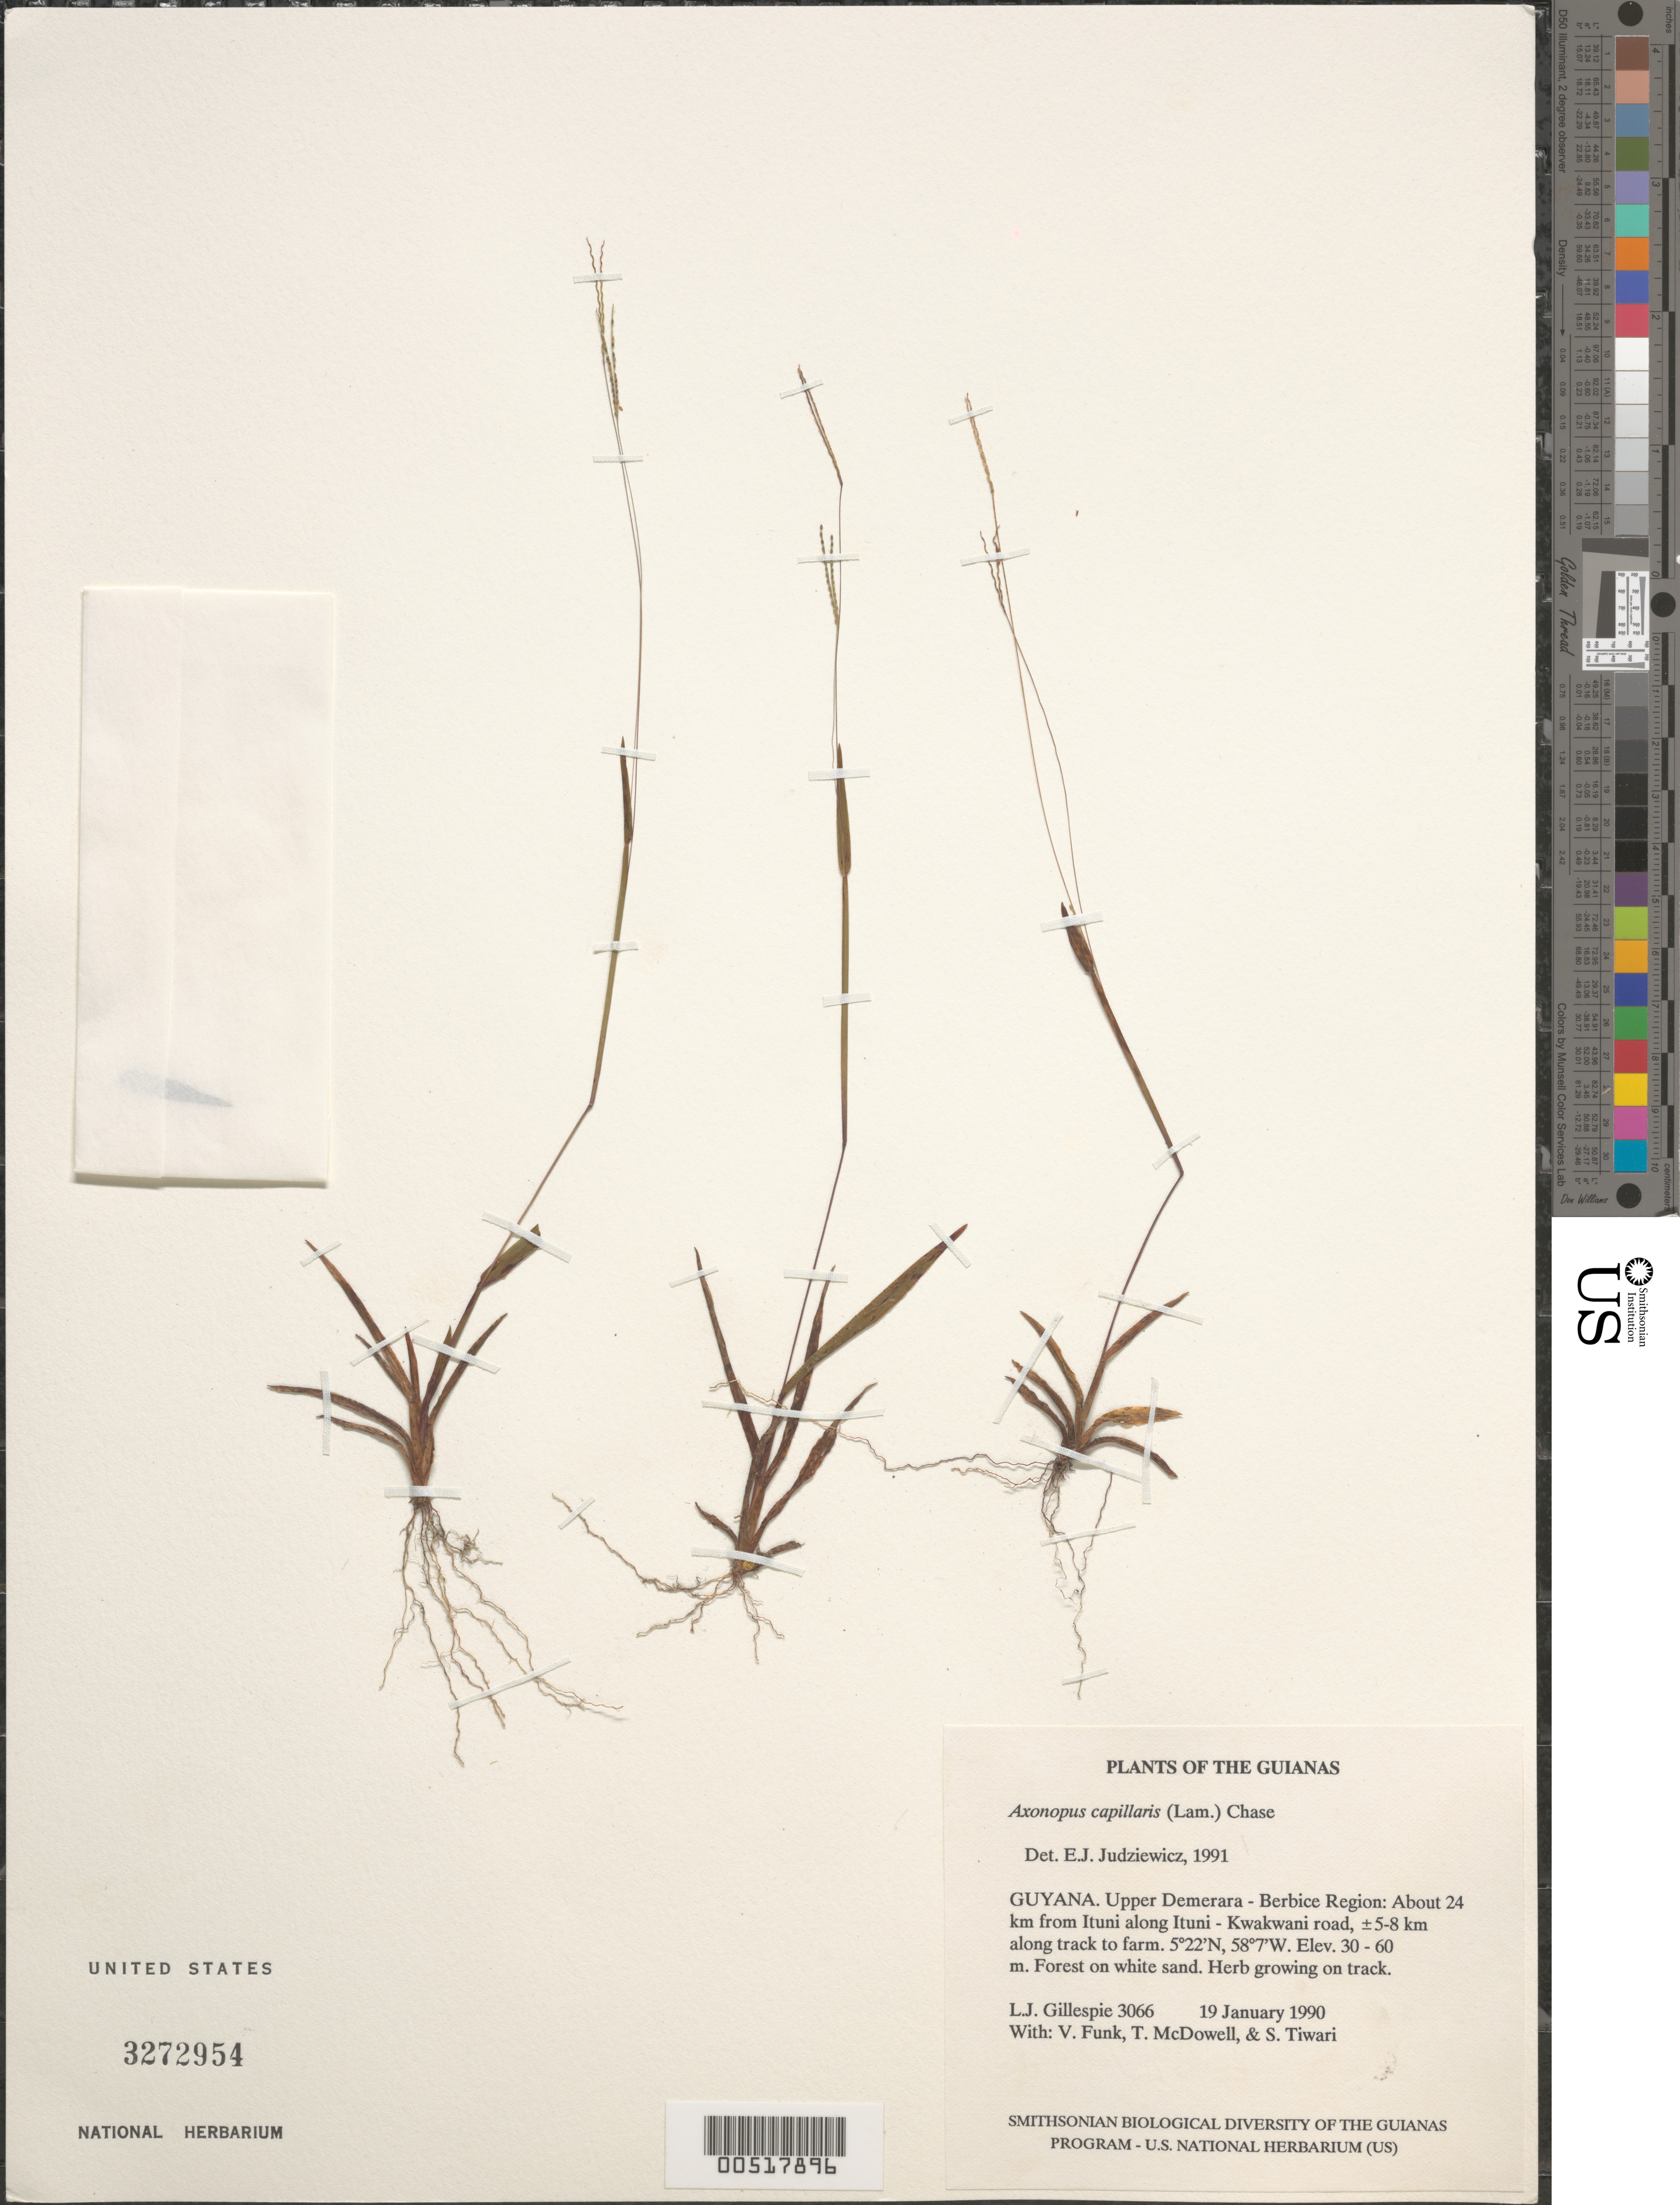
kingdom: Plantae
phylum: Tracheophyta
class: Liliopsida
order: Poales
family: Poaceae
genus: Axonopus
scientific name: Axonopus capillaris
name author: (Lam.) Chase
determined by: Judziewicz, E. J.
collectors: L. J. Gillespie, V. Funk, T. McDowell & S. Tiwari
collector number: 3066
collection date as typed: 19 January 1990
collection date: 1990-01-19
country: Guyana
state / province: U. Demerara-Berbice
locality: About 24 km from Ituni along Ituni - Kwakwani road, ±5-8 km along track to farm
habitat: Forest on white sand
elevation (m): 30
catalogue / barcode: US 3272954